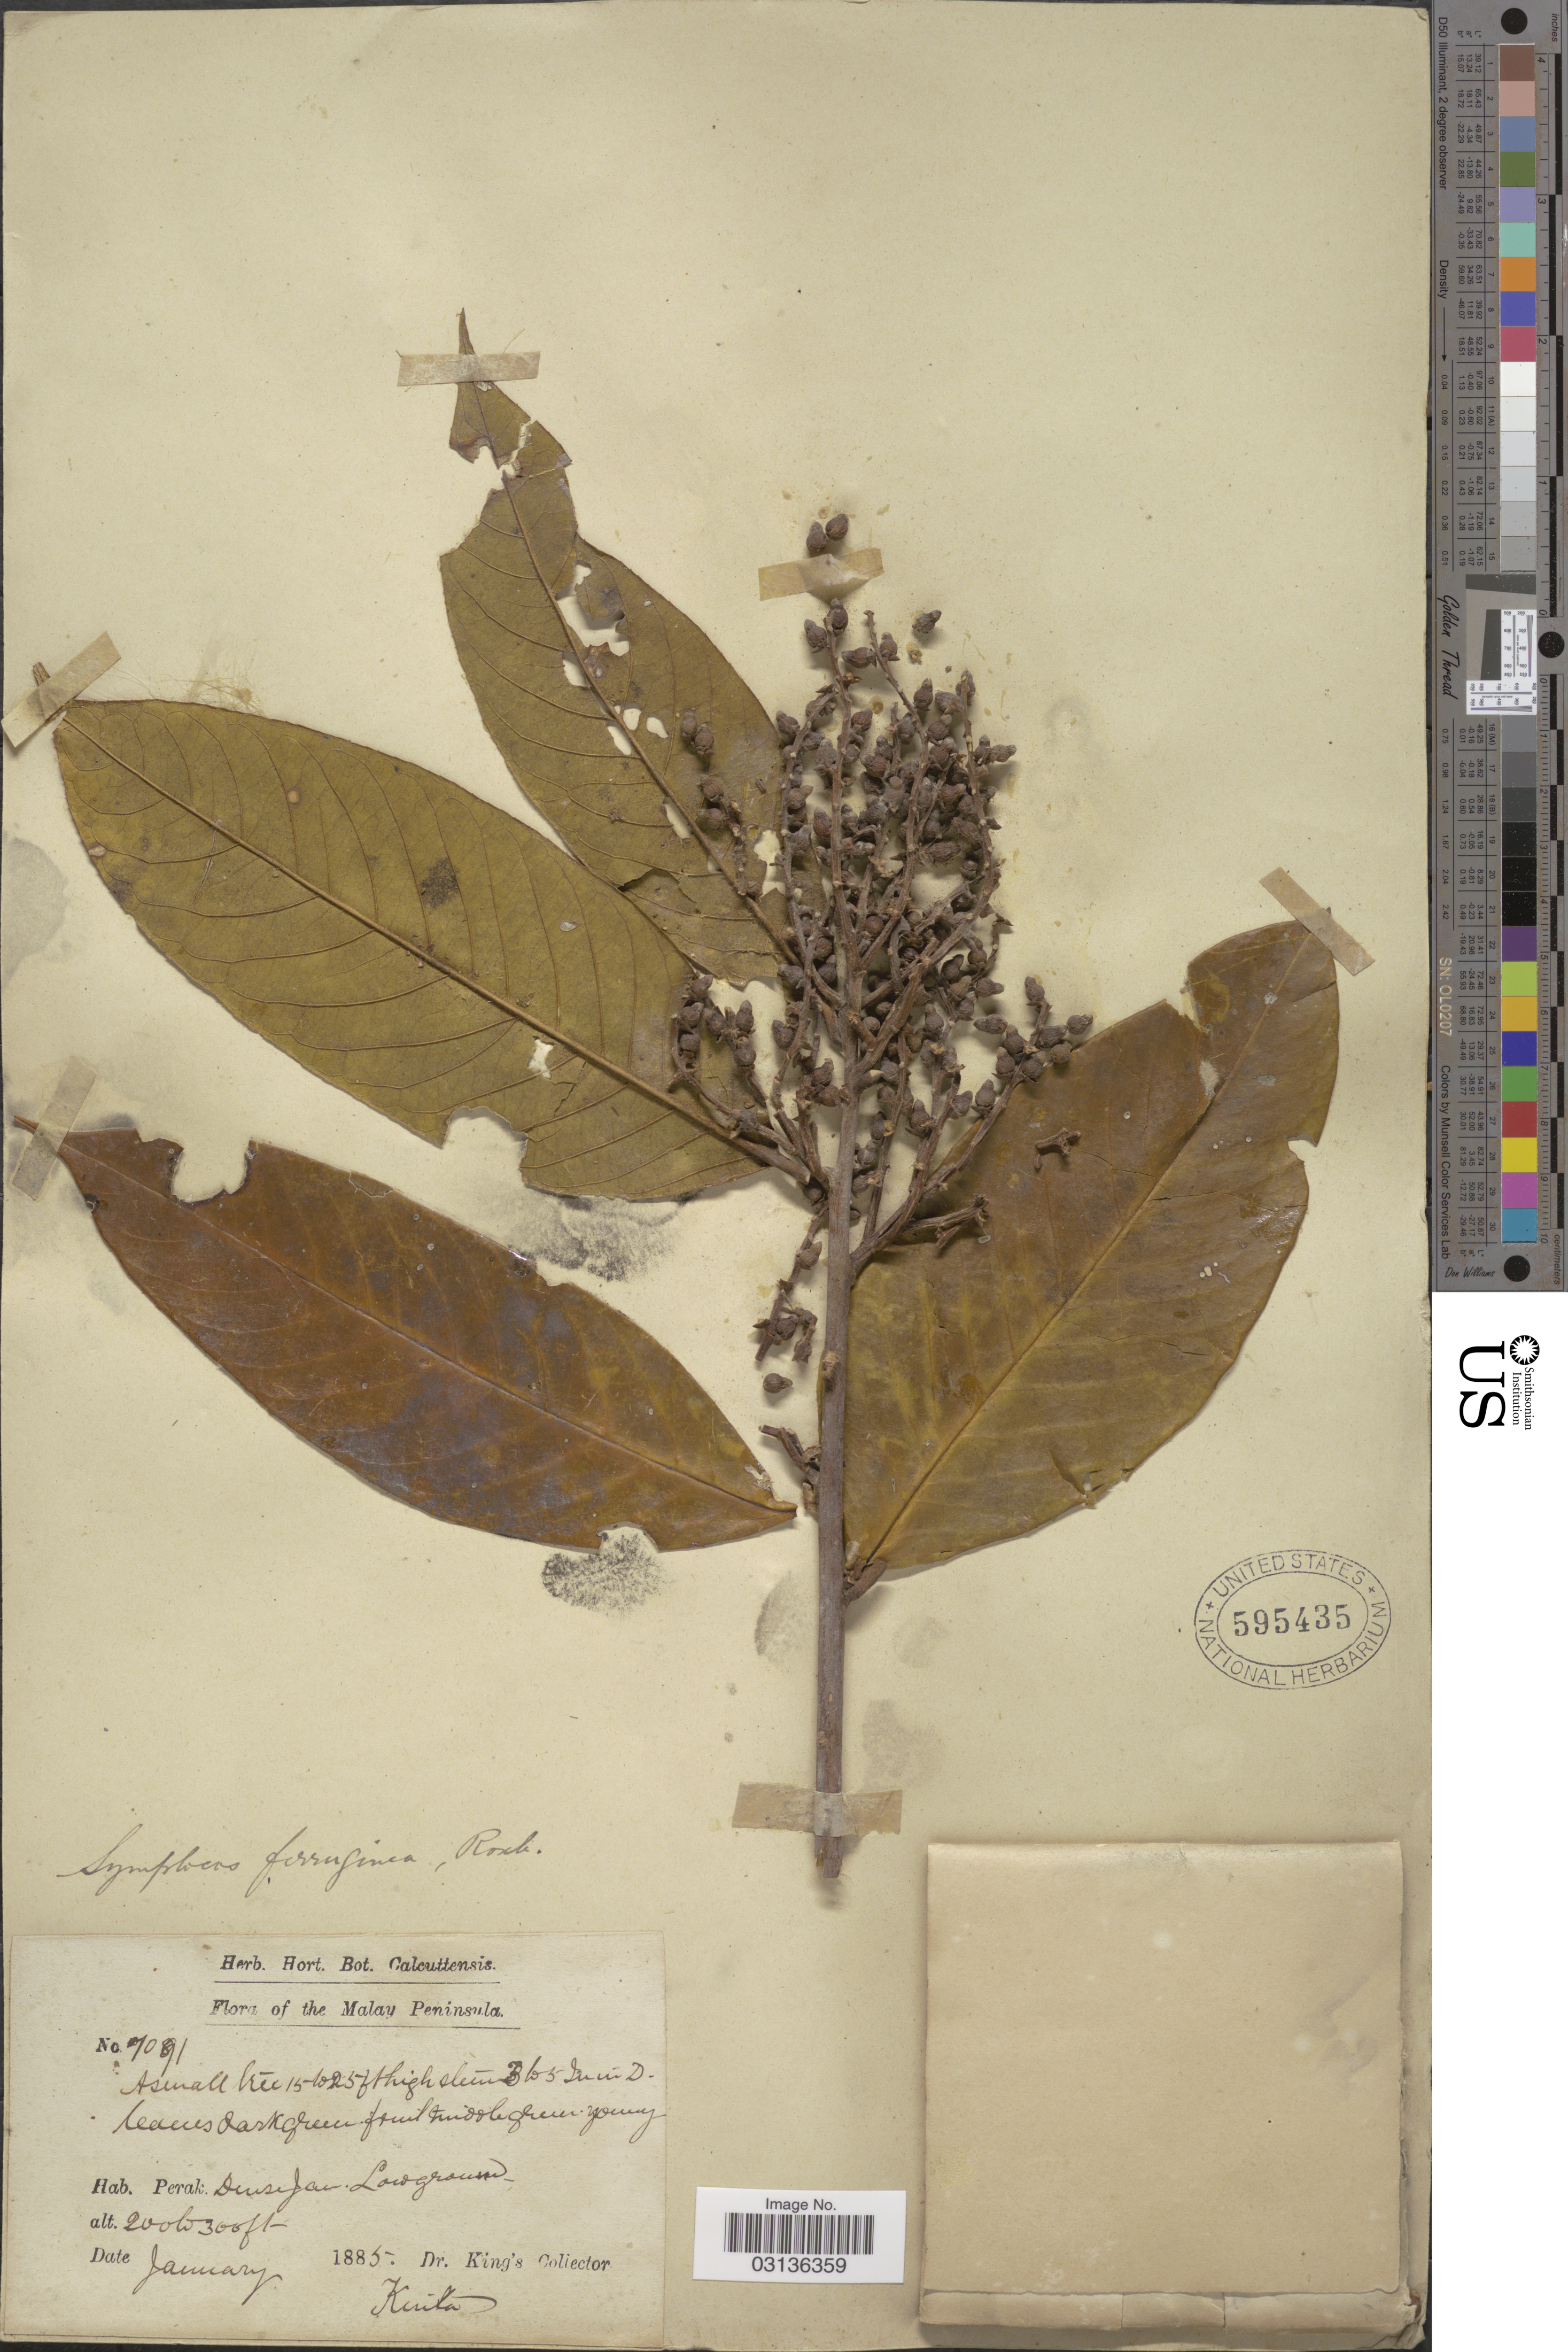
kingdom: Plantae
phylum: Tracheophyta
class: Magnoliopsida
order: Ericales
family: Symplocaceae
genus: Symplocos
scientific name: Symplocos cochinchinensis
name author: (Lour.) S. Moore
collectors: Dr. King's collector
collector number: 7091*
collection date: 1885-01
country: Malaysia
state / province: Perak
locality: The Malay Peninsula. Perak. Dense Jun.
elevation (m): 61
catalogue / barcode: US 595435